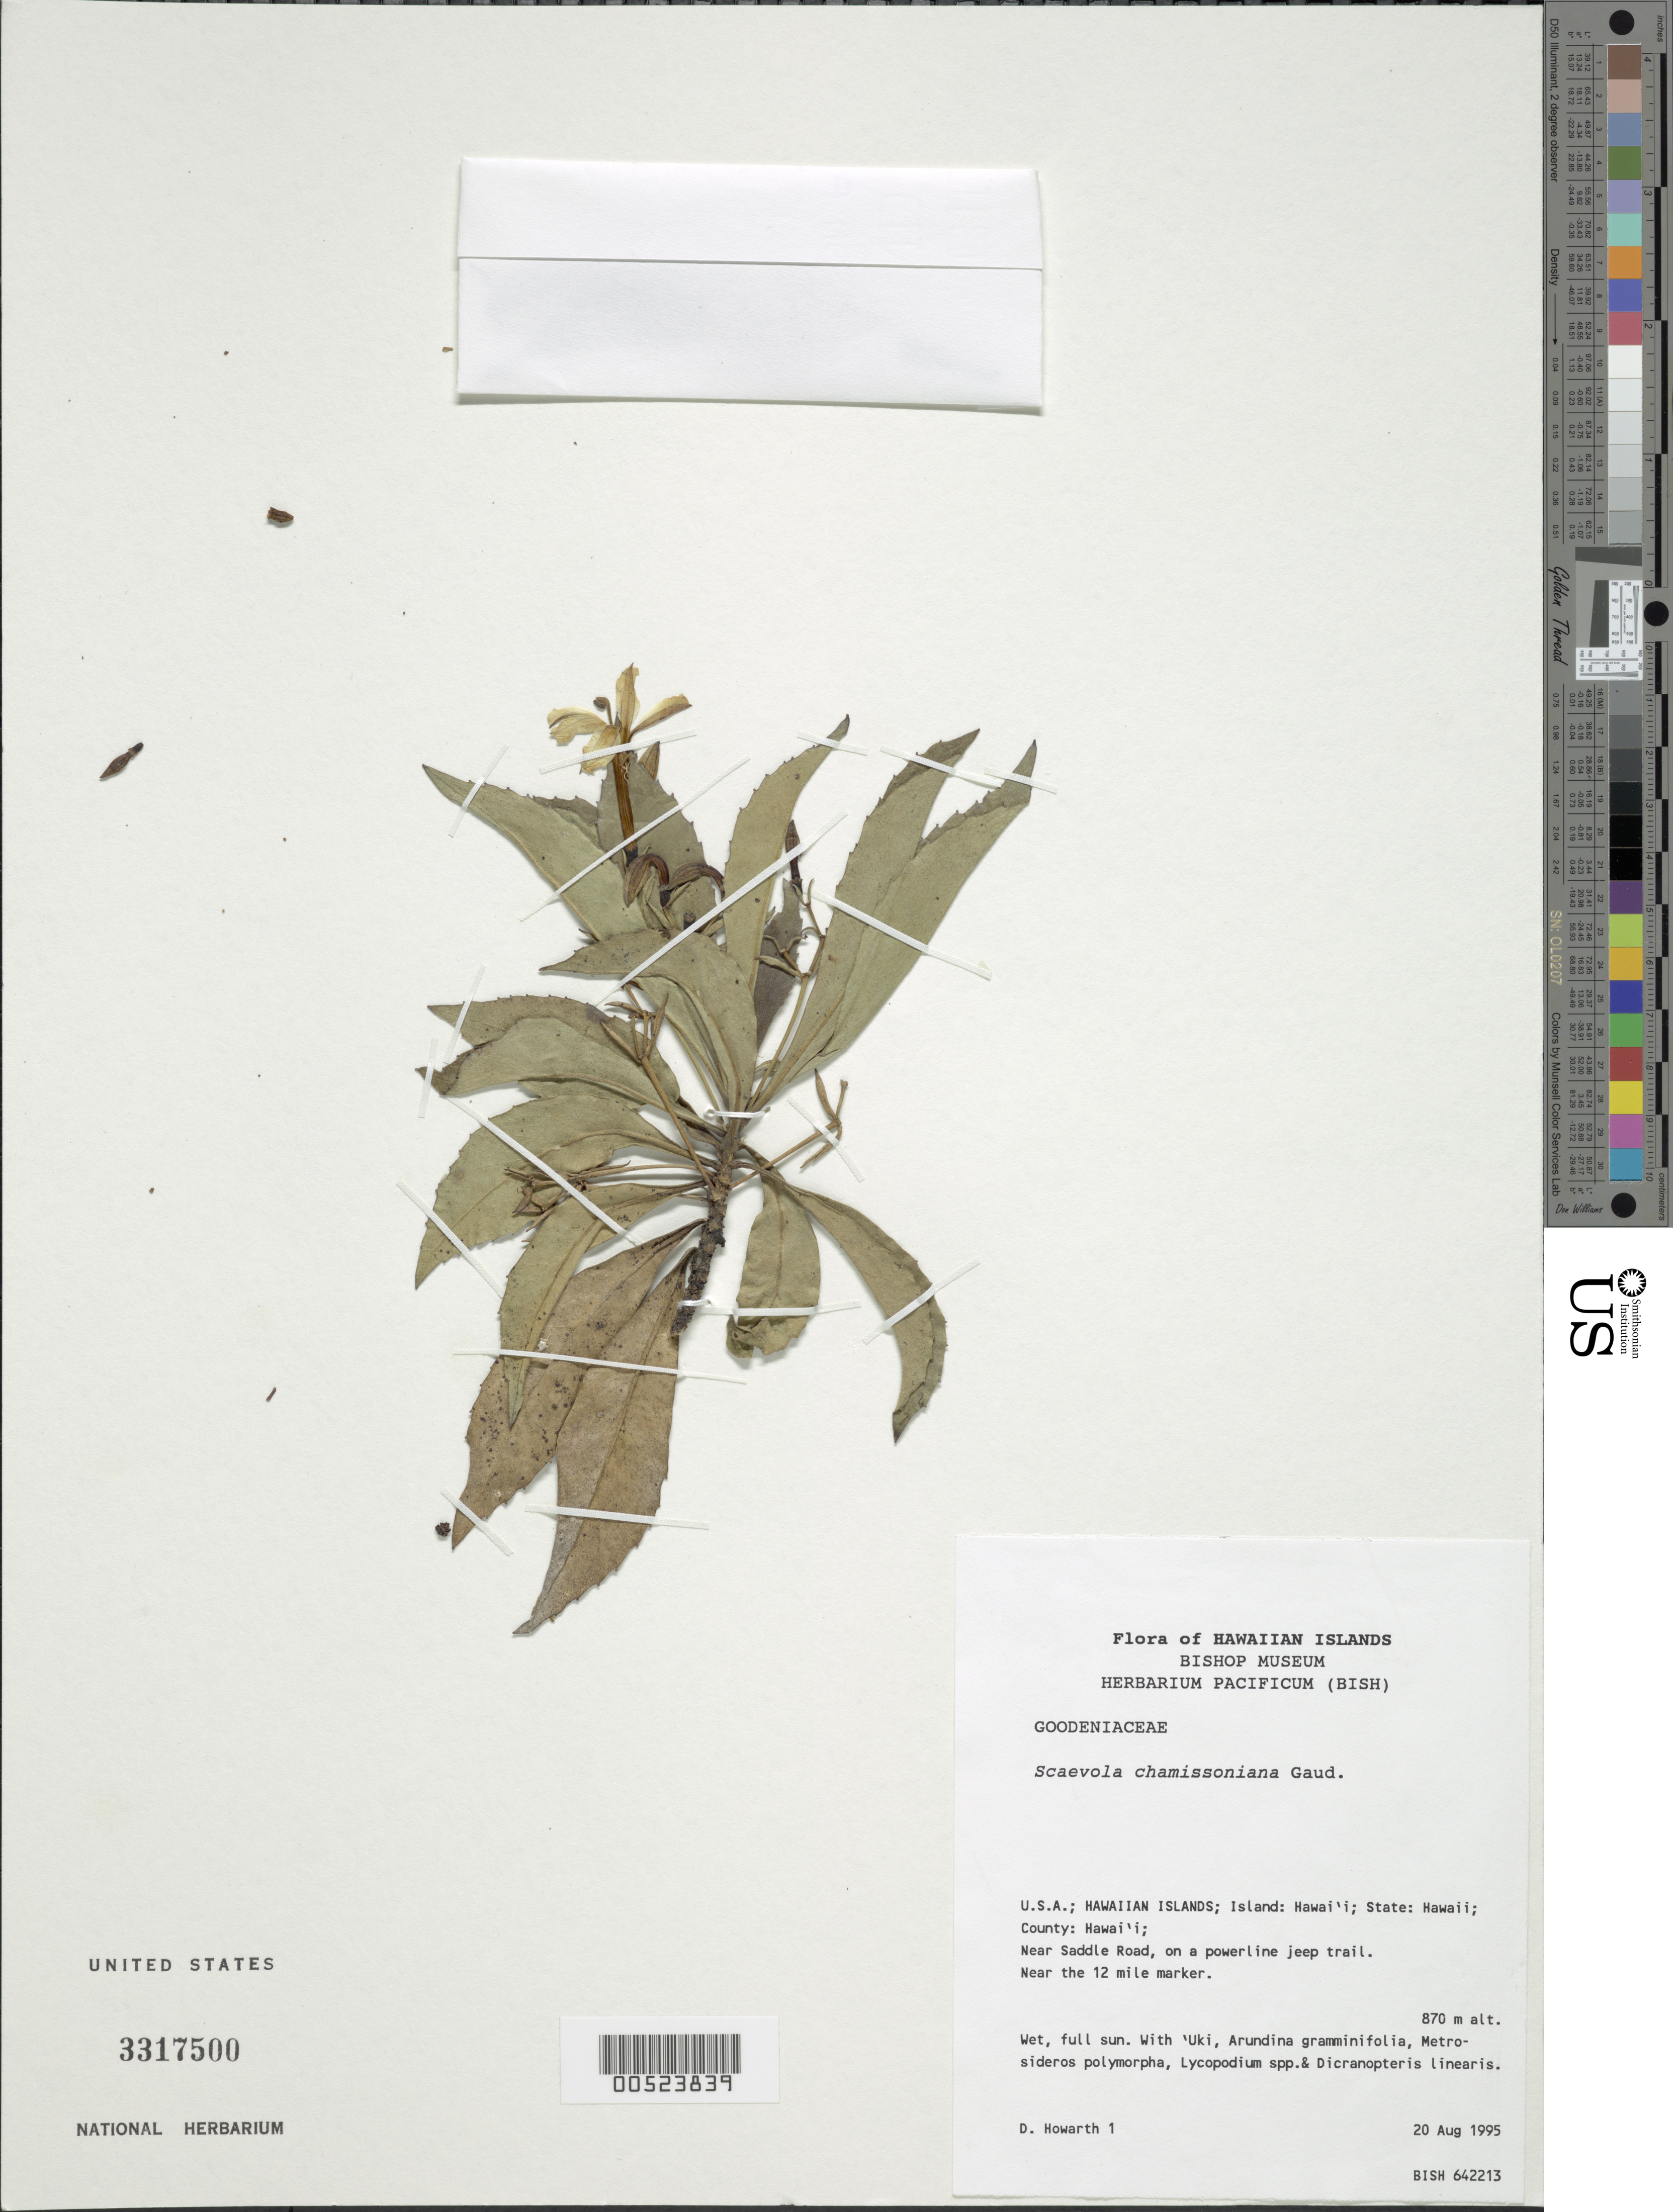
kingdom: Plantae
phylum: Tracheophyta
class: Magnoliopsida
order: Asterales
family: Goodeniaceae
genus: Scaevola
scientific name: Scaevola chamissoniana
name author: Gaudich.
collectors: D. Howarth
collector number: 1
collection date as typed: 20 Aug 1995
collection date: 1995-08-20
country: United States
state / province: Hawaii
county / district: Hawaii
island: Hawaii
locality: Hawaii county, near Saddle Rd, on a powerline jeep trail, near the 12 mi marker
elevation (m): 870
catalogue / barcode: US 3317500